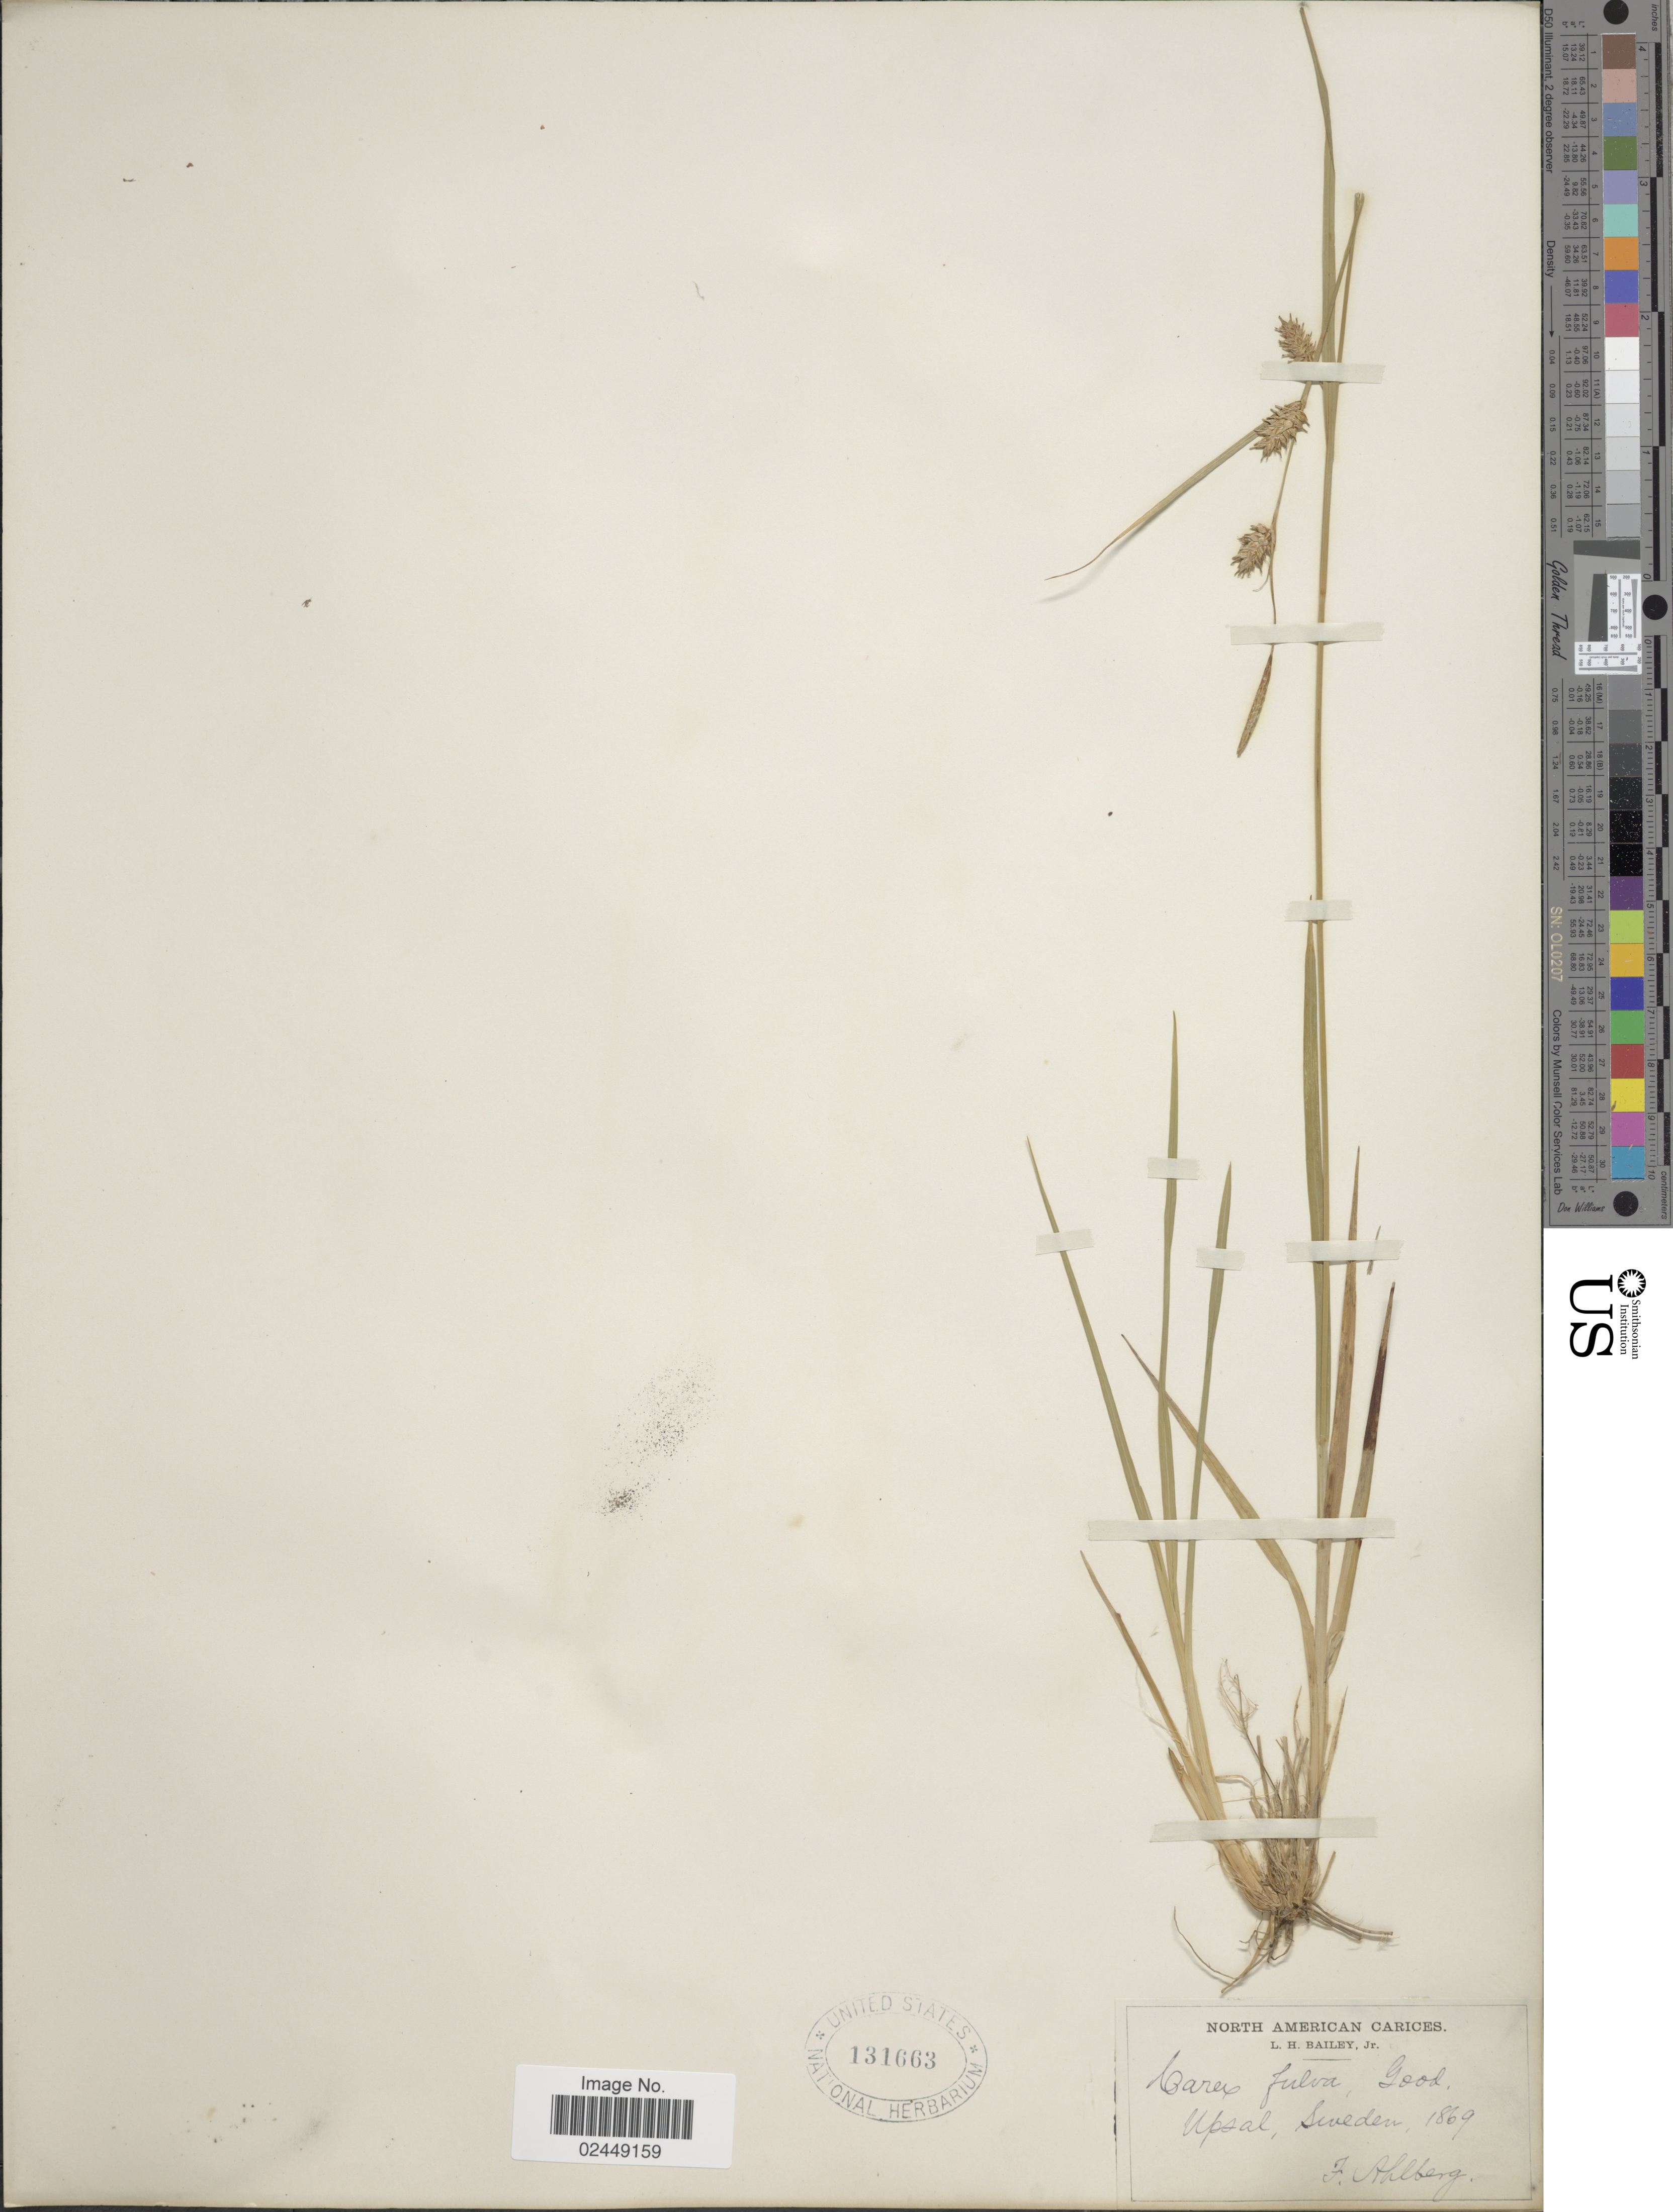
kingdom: Plantae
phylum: Tracheophyta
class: Liliopsida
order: Poales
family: Cyperaceae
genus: Carex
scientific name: Carex x fulva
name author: Gooden.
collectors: F. Ahlberg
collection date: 1869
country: Sweden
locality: Upsal,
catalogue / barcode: US 131663